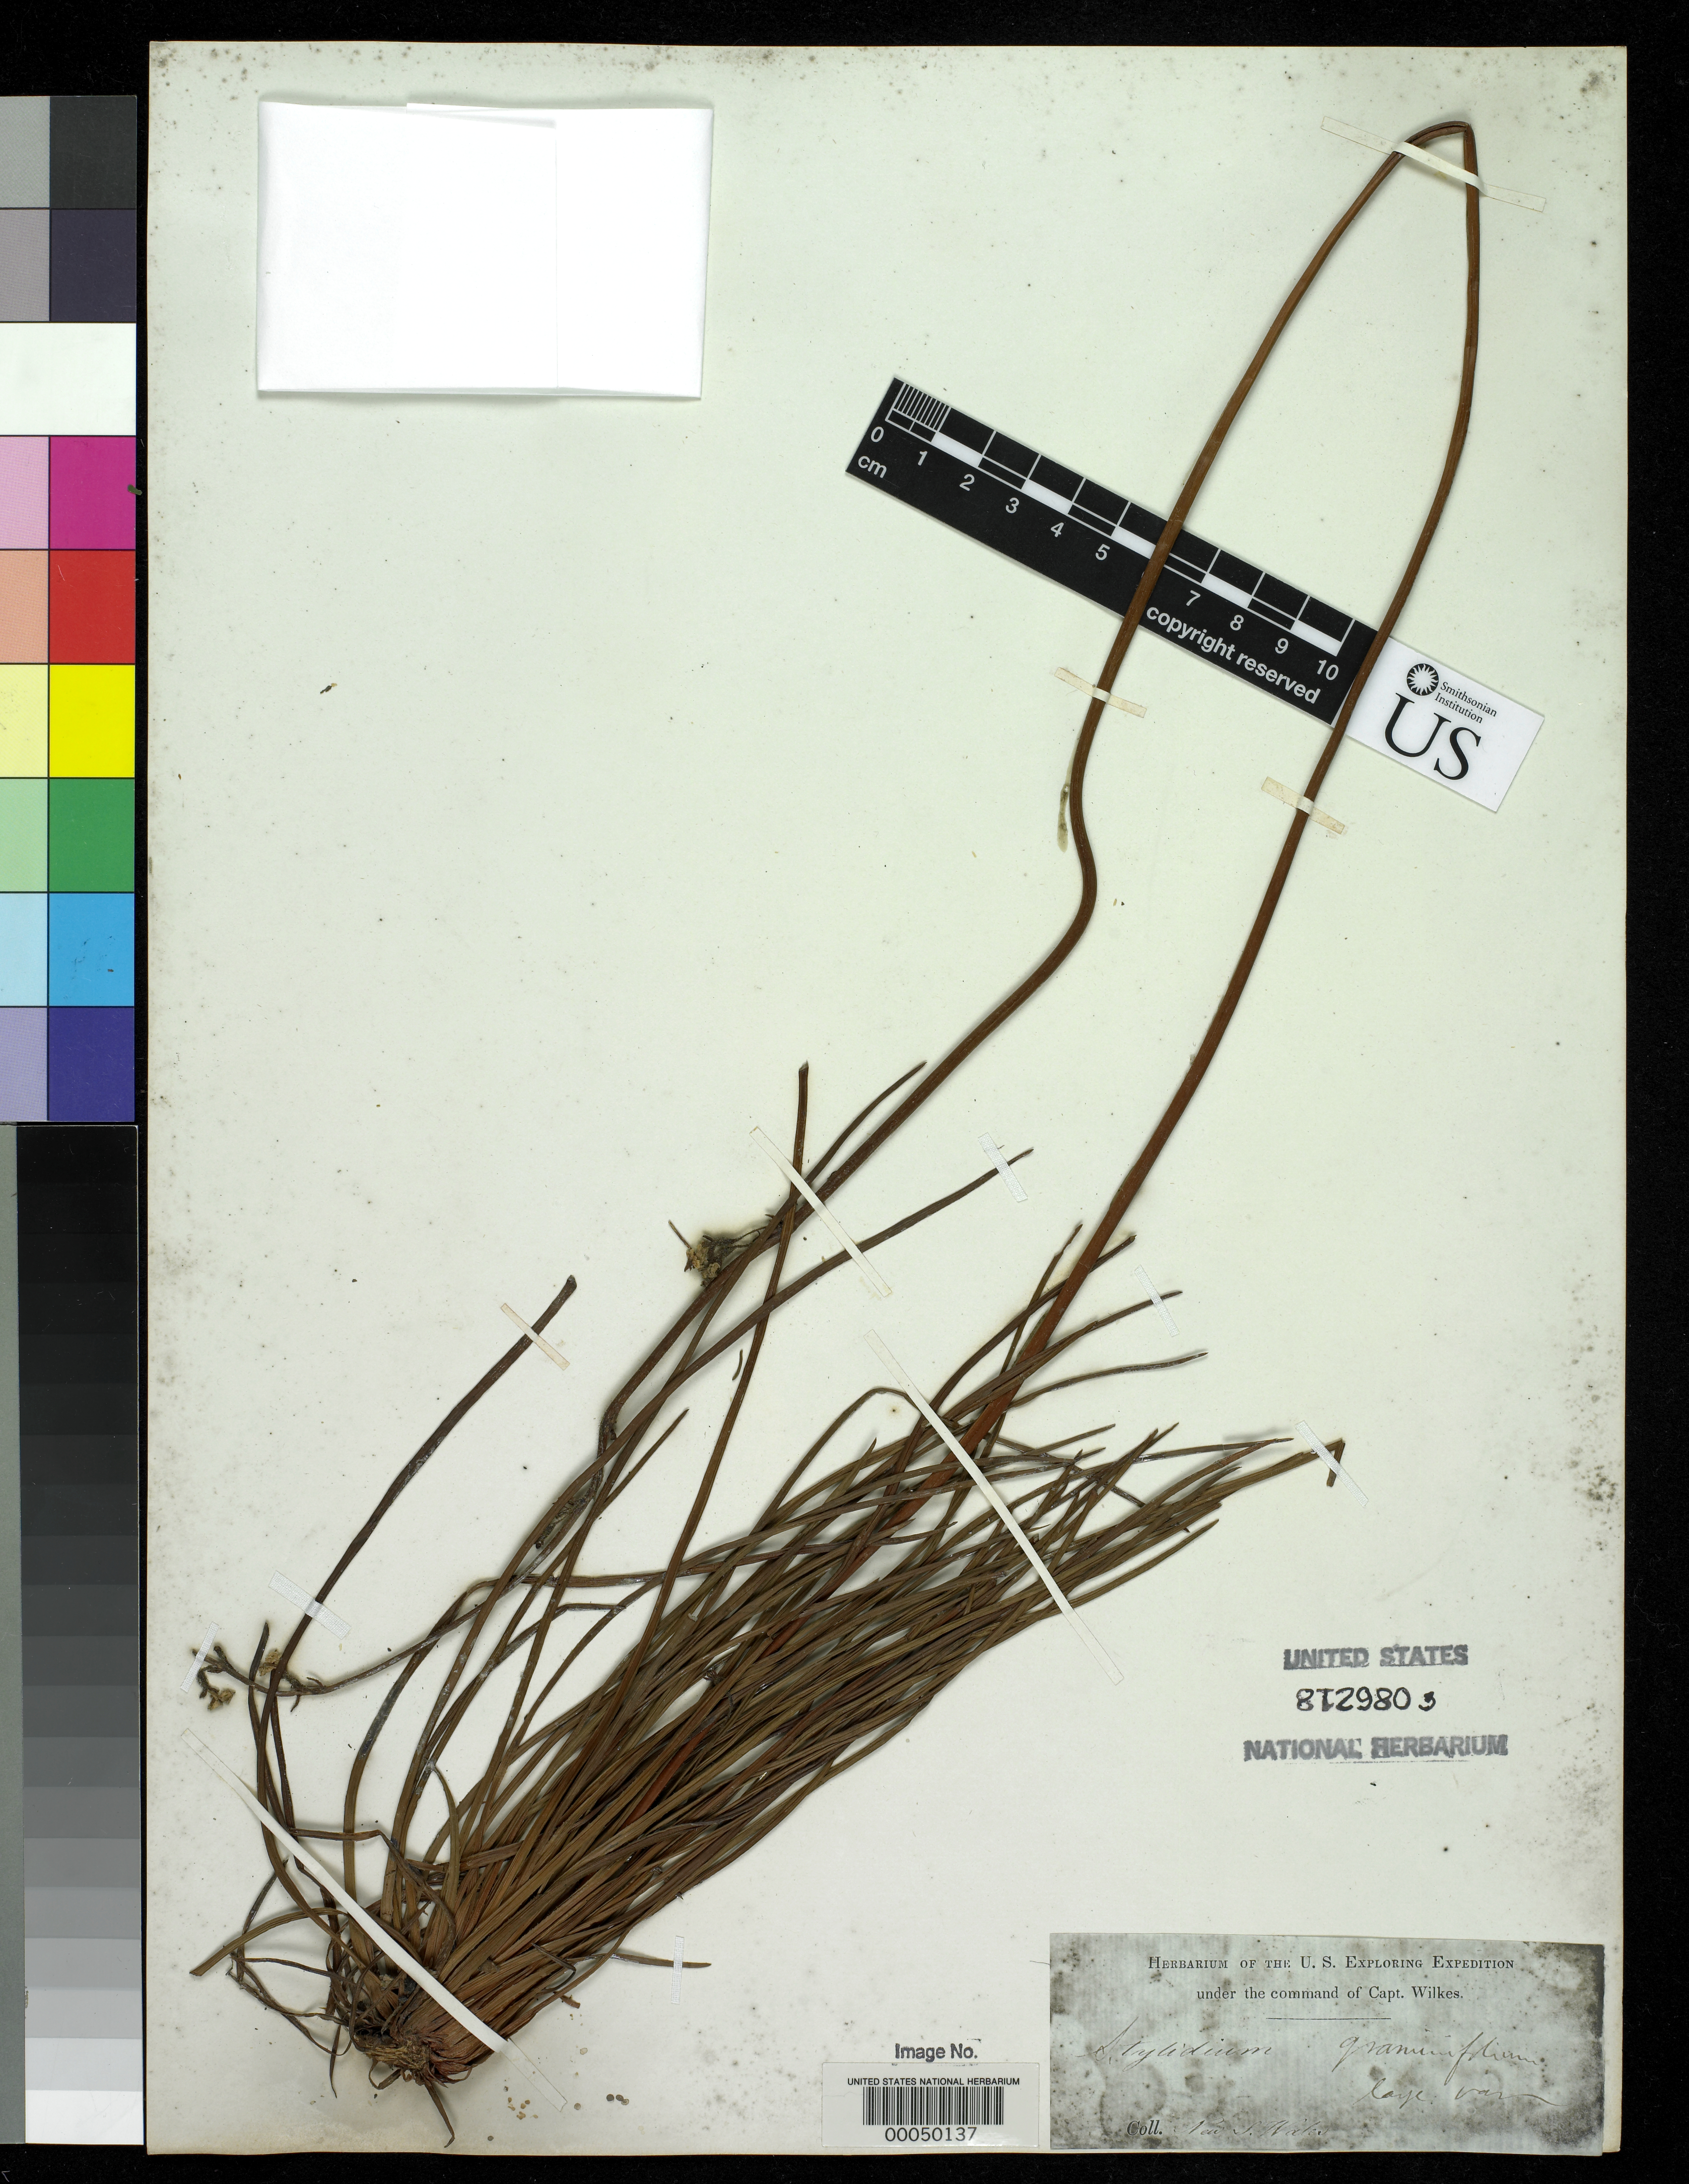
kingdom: Plantae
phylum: Tracheophyta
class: Magnoliopsida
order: Asterales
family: Stylidiaceae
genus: Stylidium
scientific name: Stylidium graminifolium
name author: Sw. ex Willd.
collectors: Wilkes Explor. Exped.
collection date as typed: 1838 to -- --- 1842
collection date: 1838/1842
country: Australia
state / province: New South Wales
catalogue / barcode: US 86218